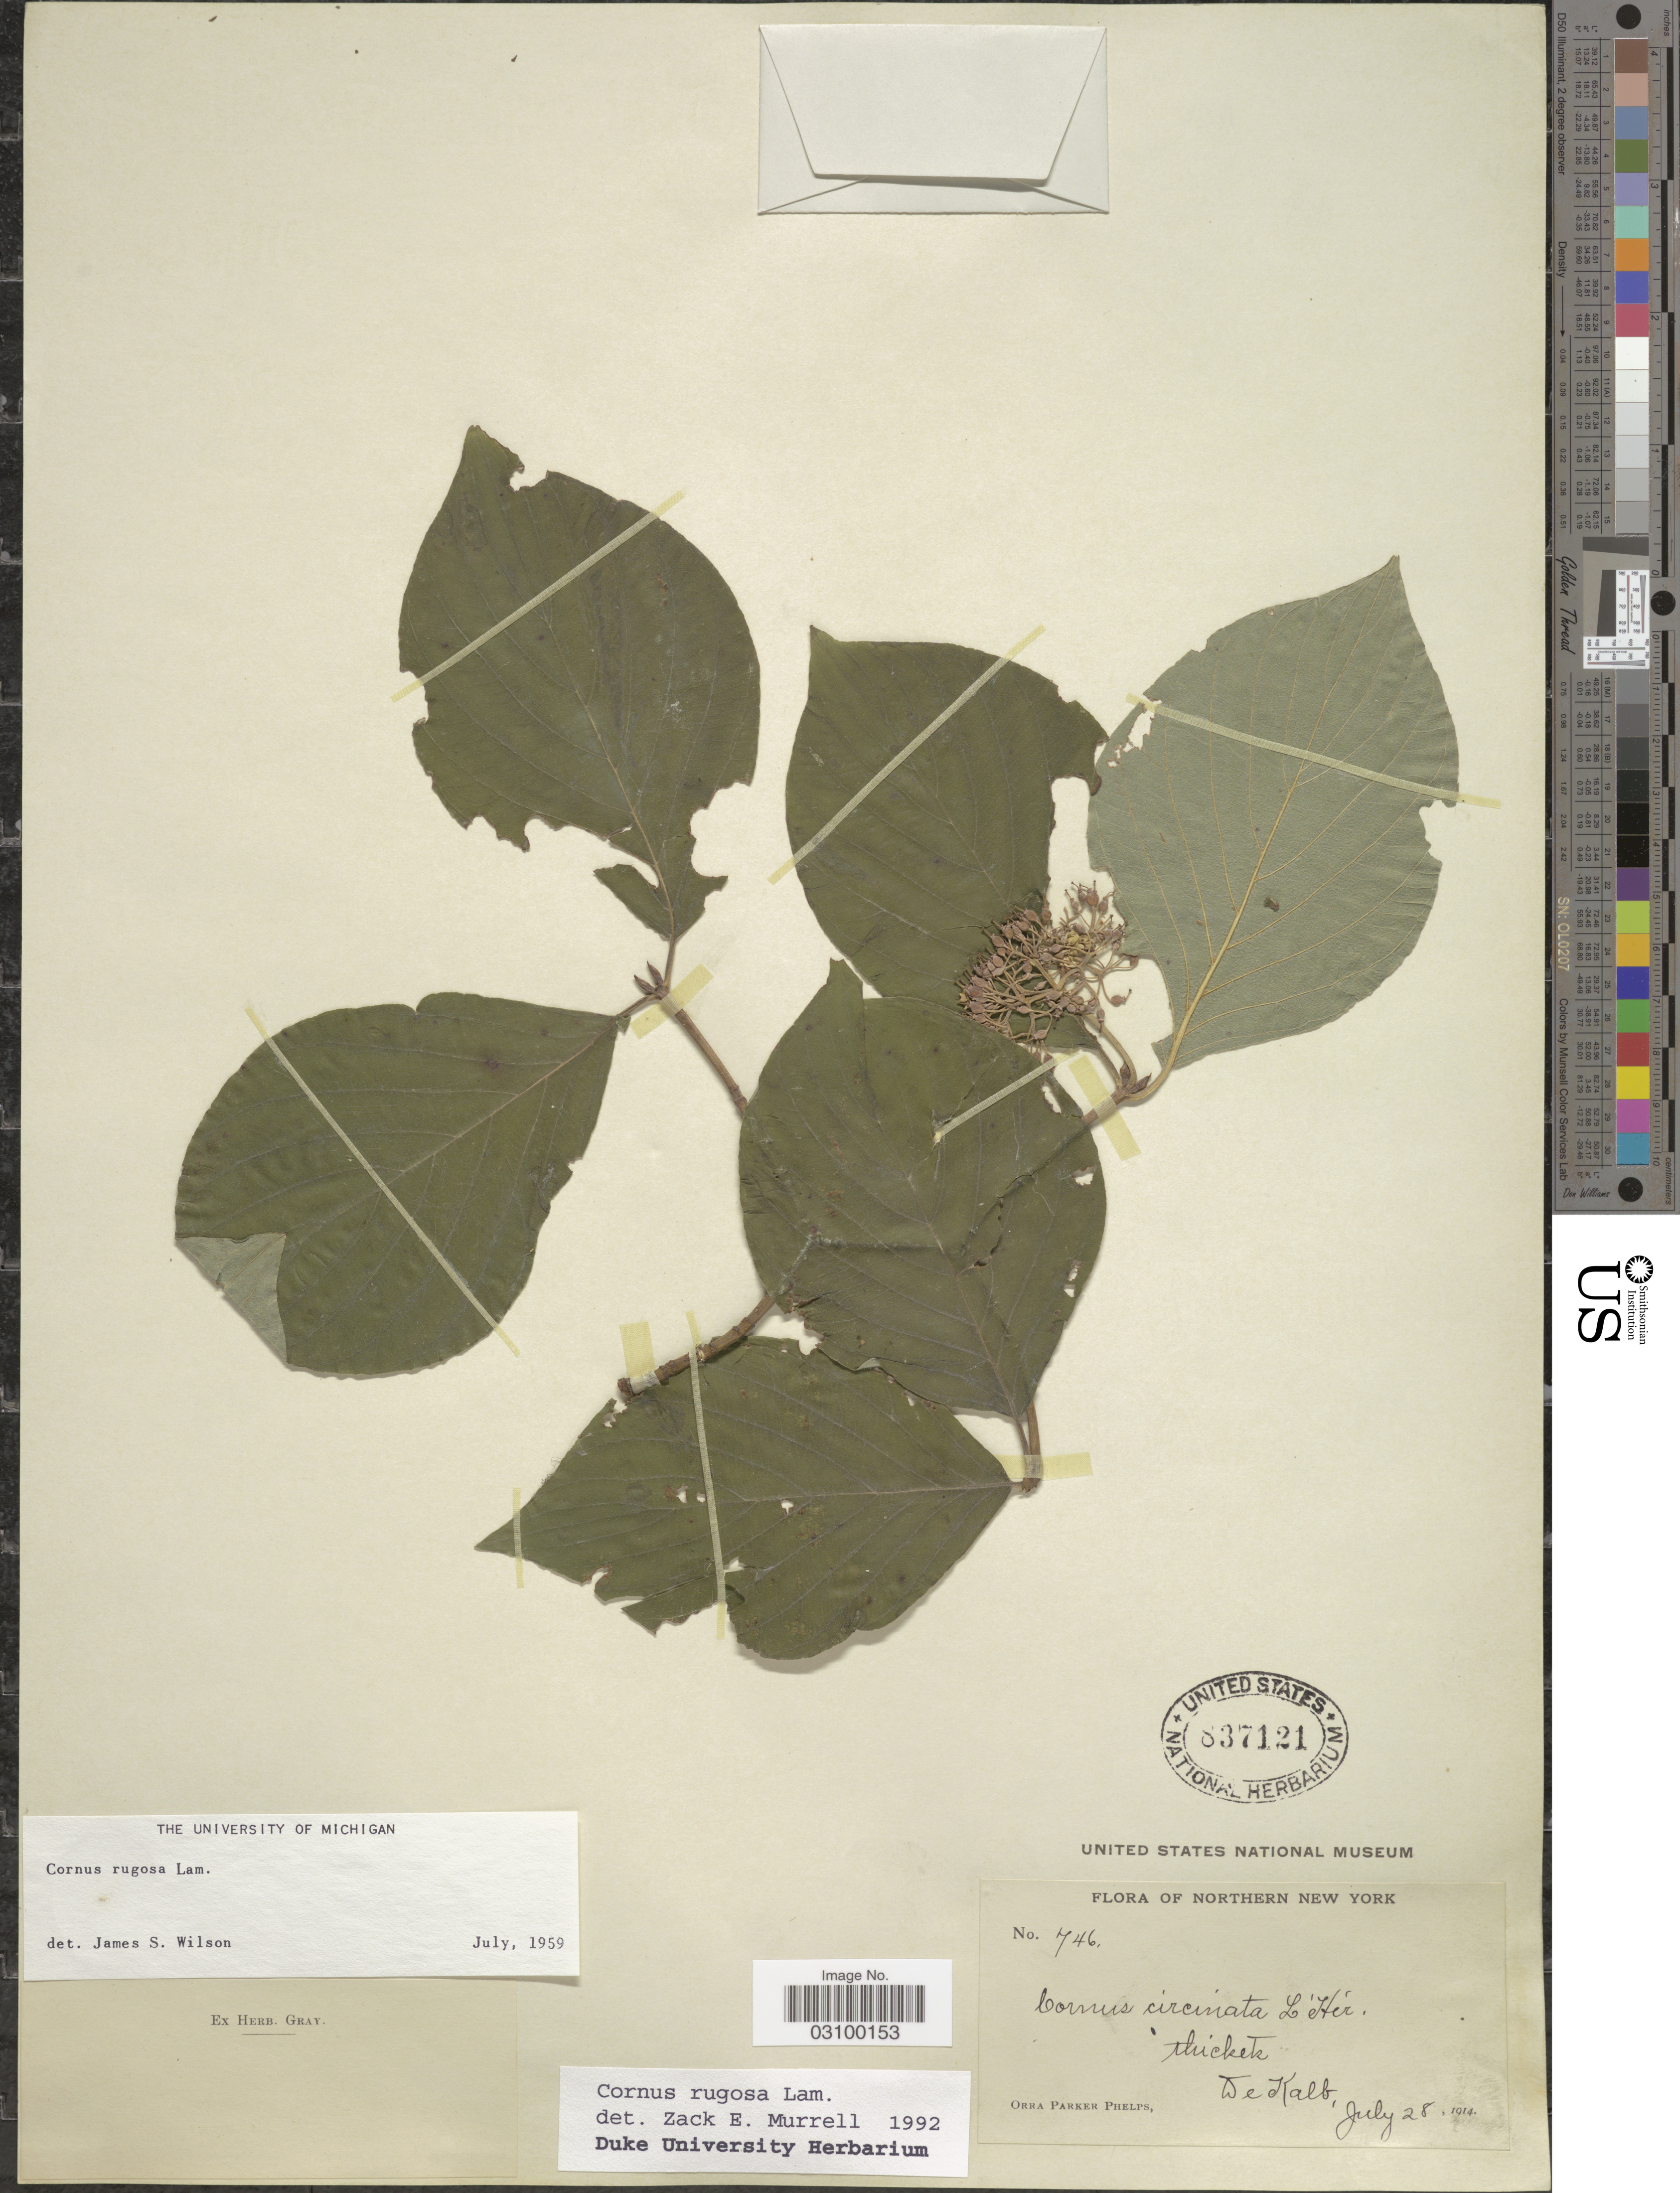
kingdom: Plantae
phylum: Tracheophyta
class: Magnoliopsida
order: Cornales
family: Cornaceae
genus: Cornus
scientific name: Cornus rugosa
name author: Lam.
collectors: O. P. Phelps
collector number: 746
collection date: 1914-07-28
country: United States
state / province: New York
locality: Northern New York. De Kalb.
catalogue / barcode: US 837121